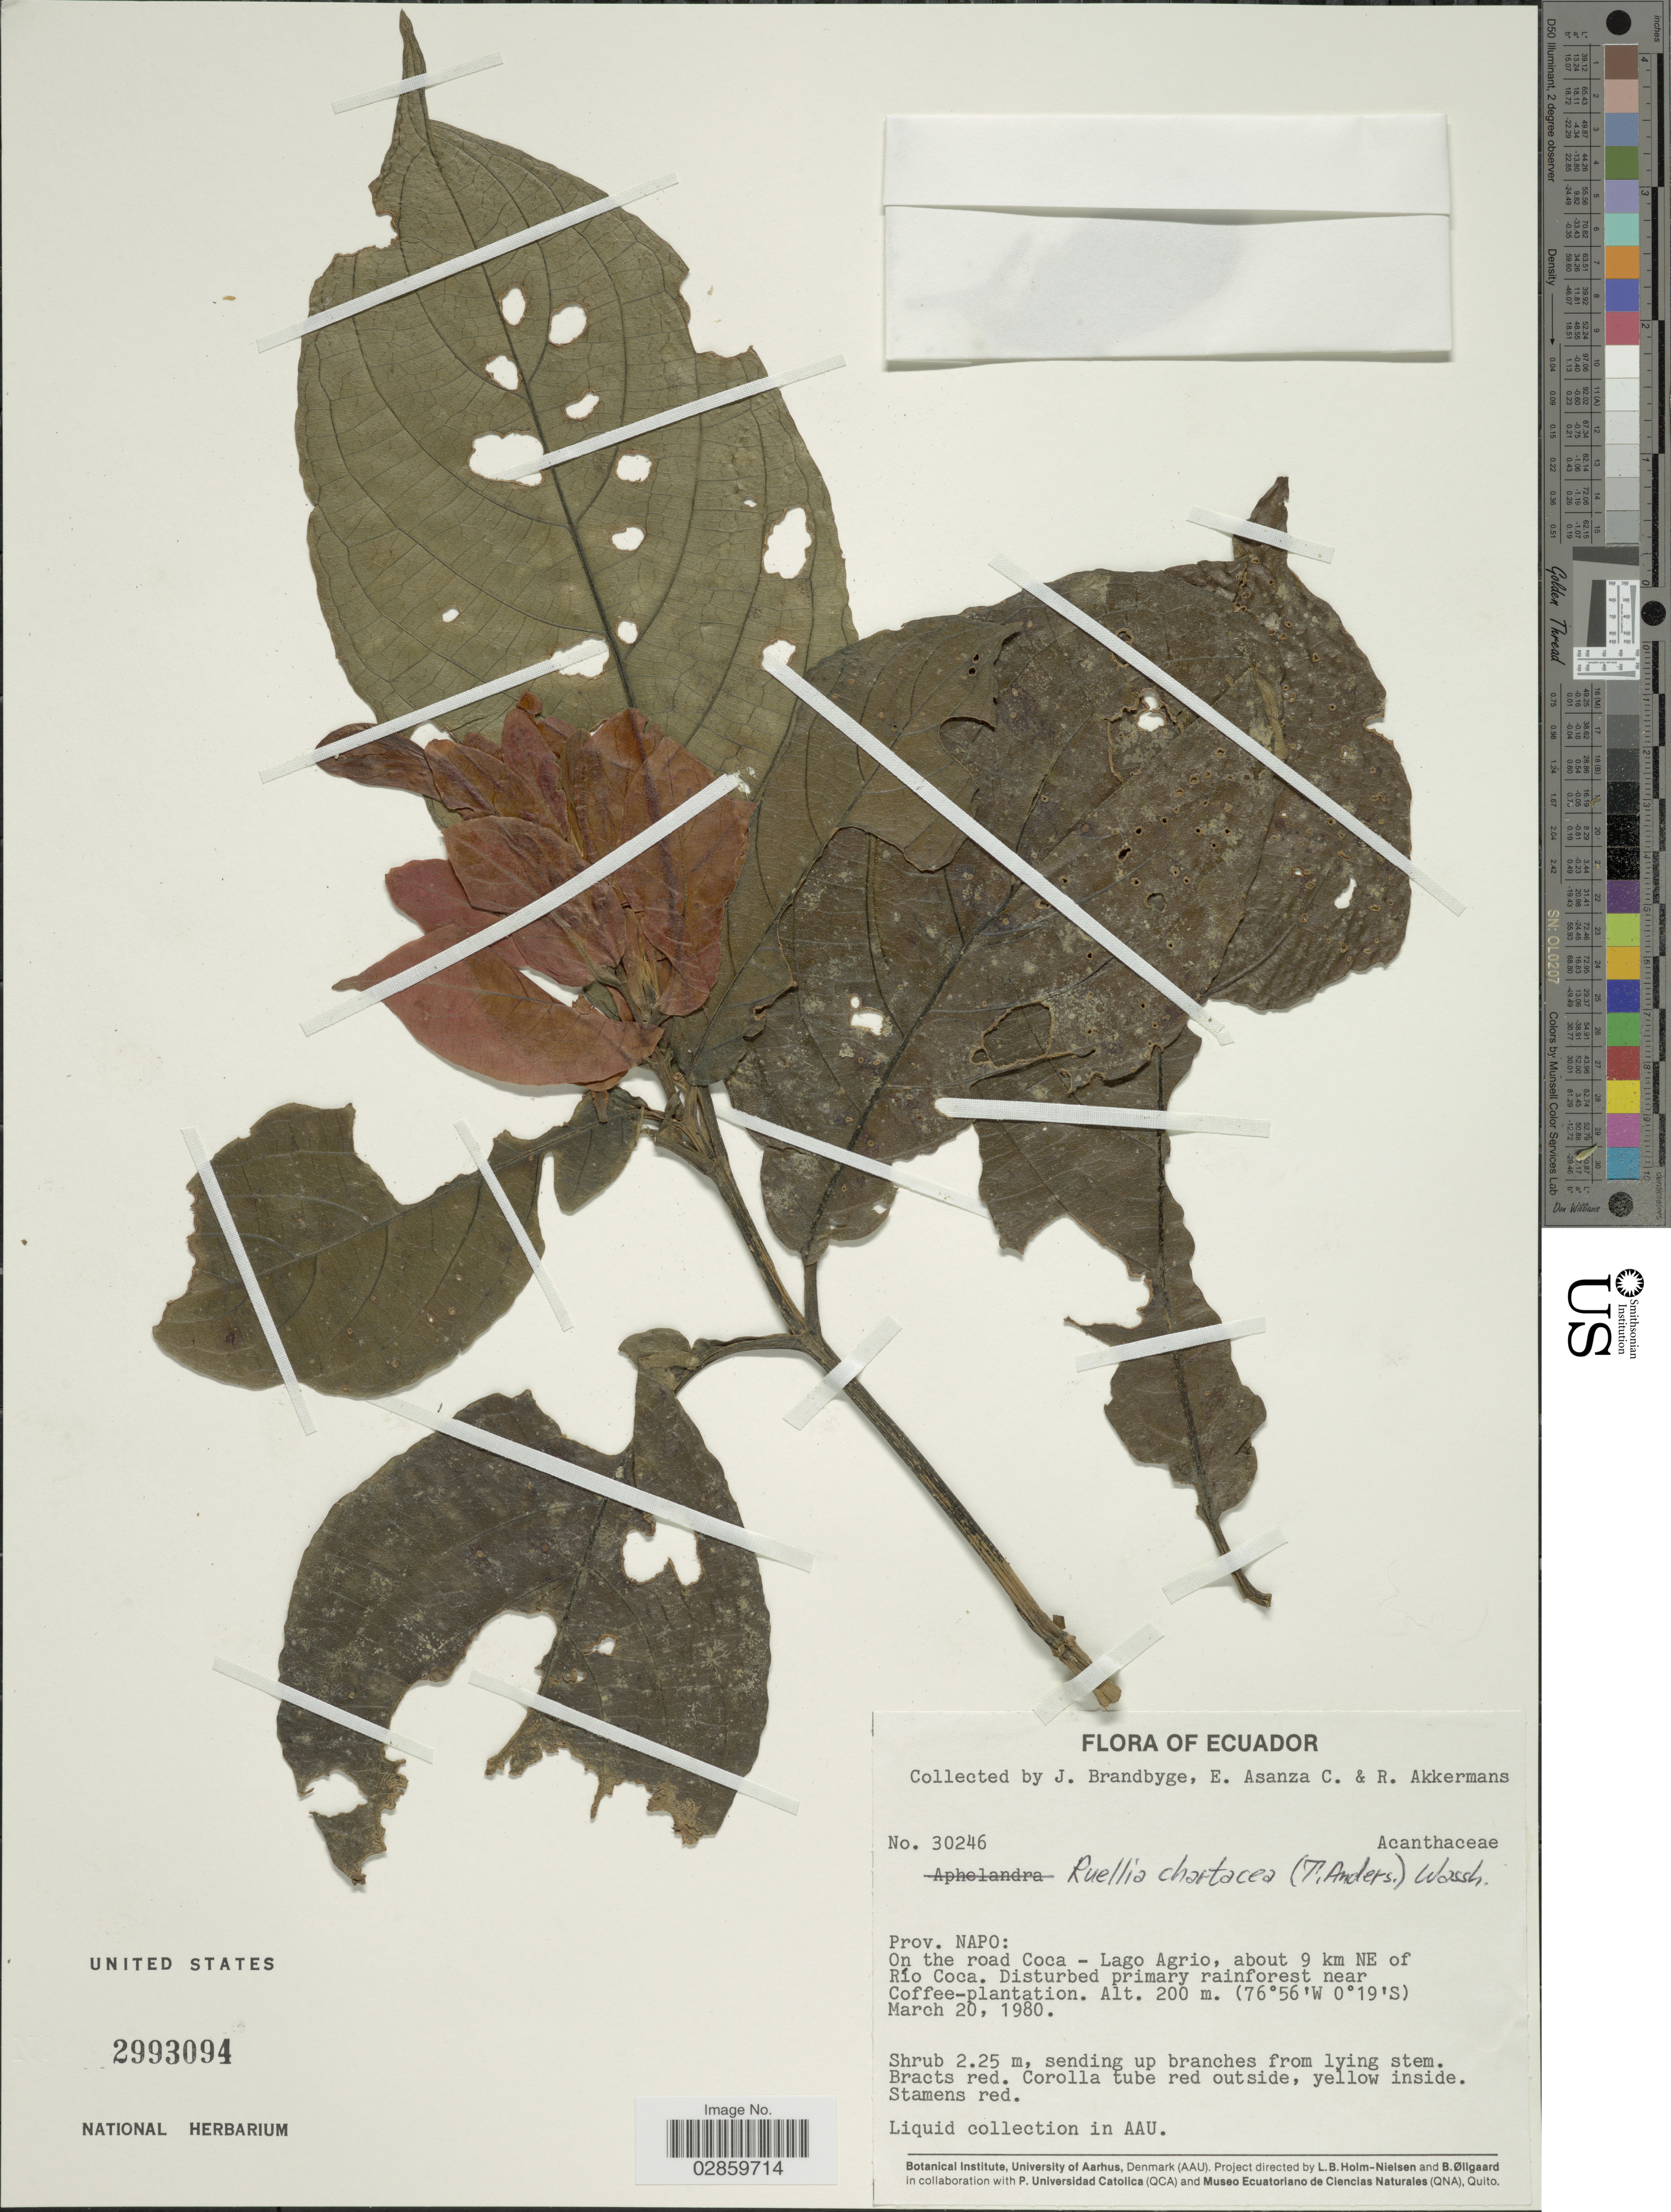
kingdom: Plantae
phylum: Tracheophyta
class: Magnoliopsida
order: Lamiales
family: Acanthaceae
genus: Ruellia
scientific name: Ruellia chartacea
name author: (T. Anderson) Wassh.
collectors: J. Brandbyge, E. Asanza & R. W. A. P. Akkermans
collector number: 30246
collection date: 1980-03-20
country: Ecuador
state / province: Napo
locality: On the road Coca - Lago Agrio, about 9 km NE of Río Coca.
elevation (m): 200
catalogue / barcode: US 2993094